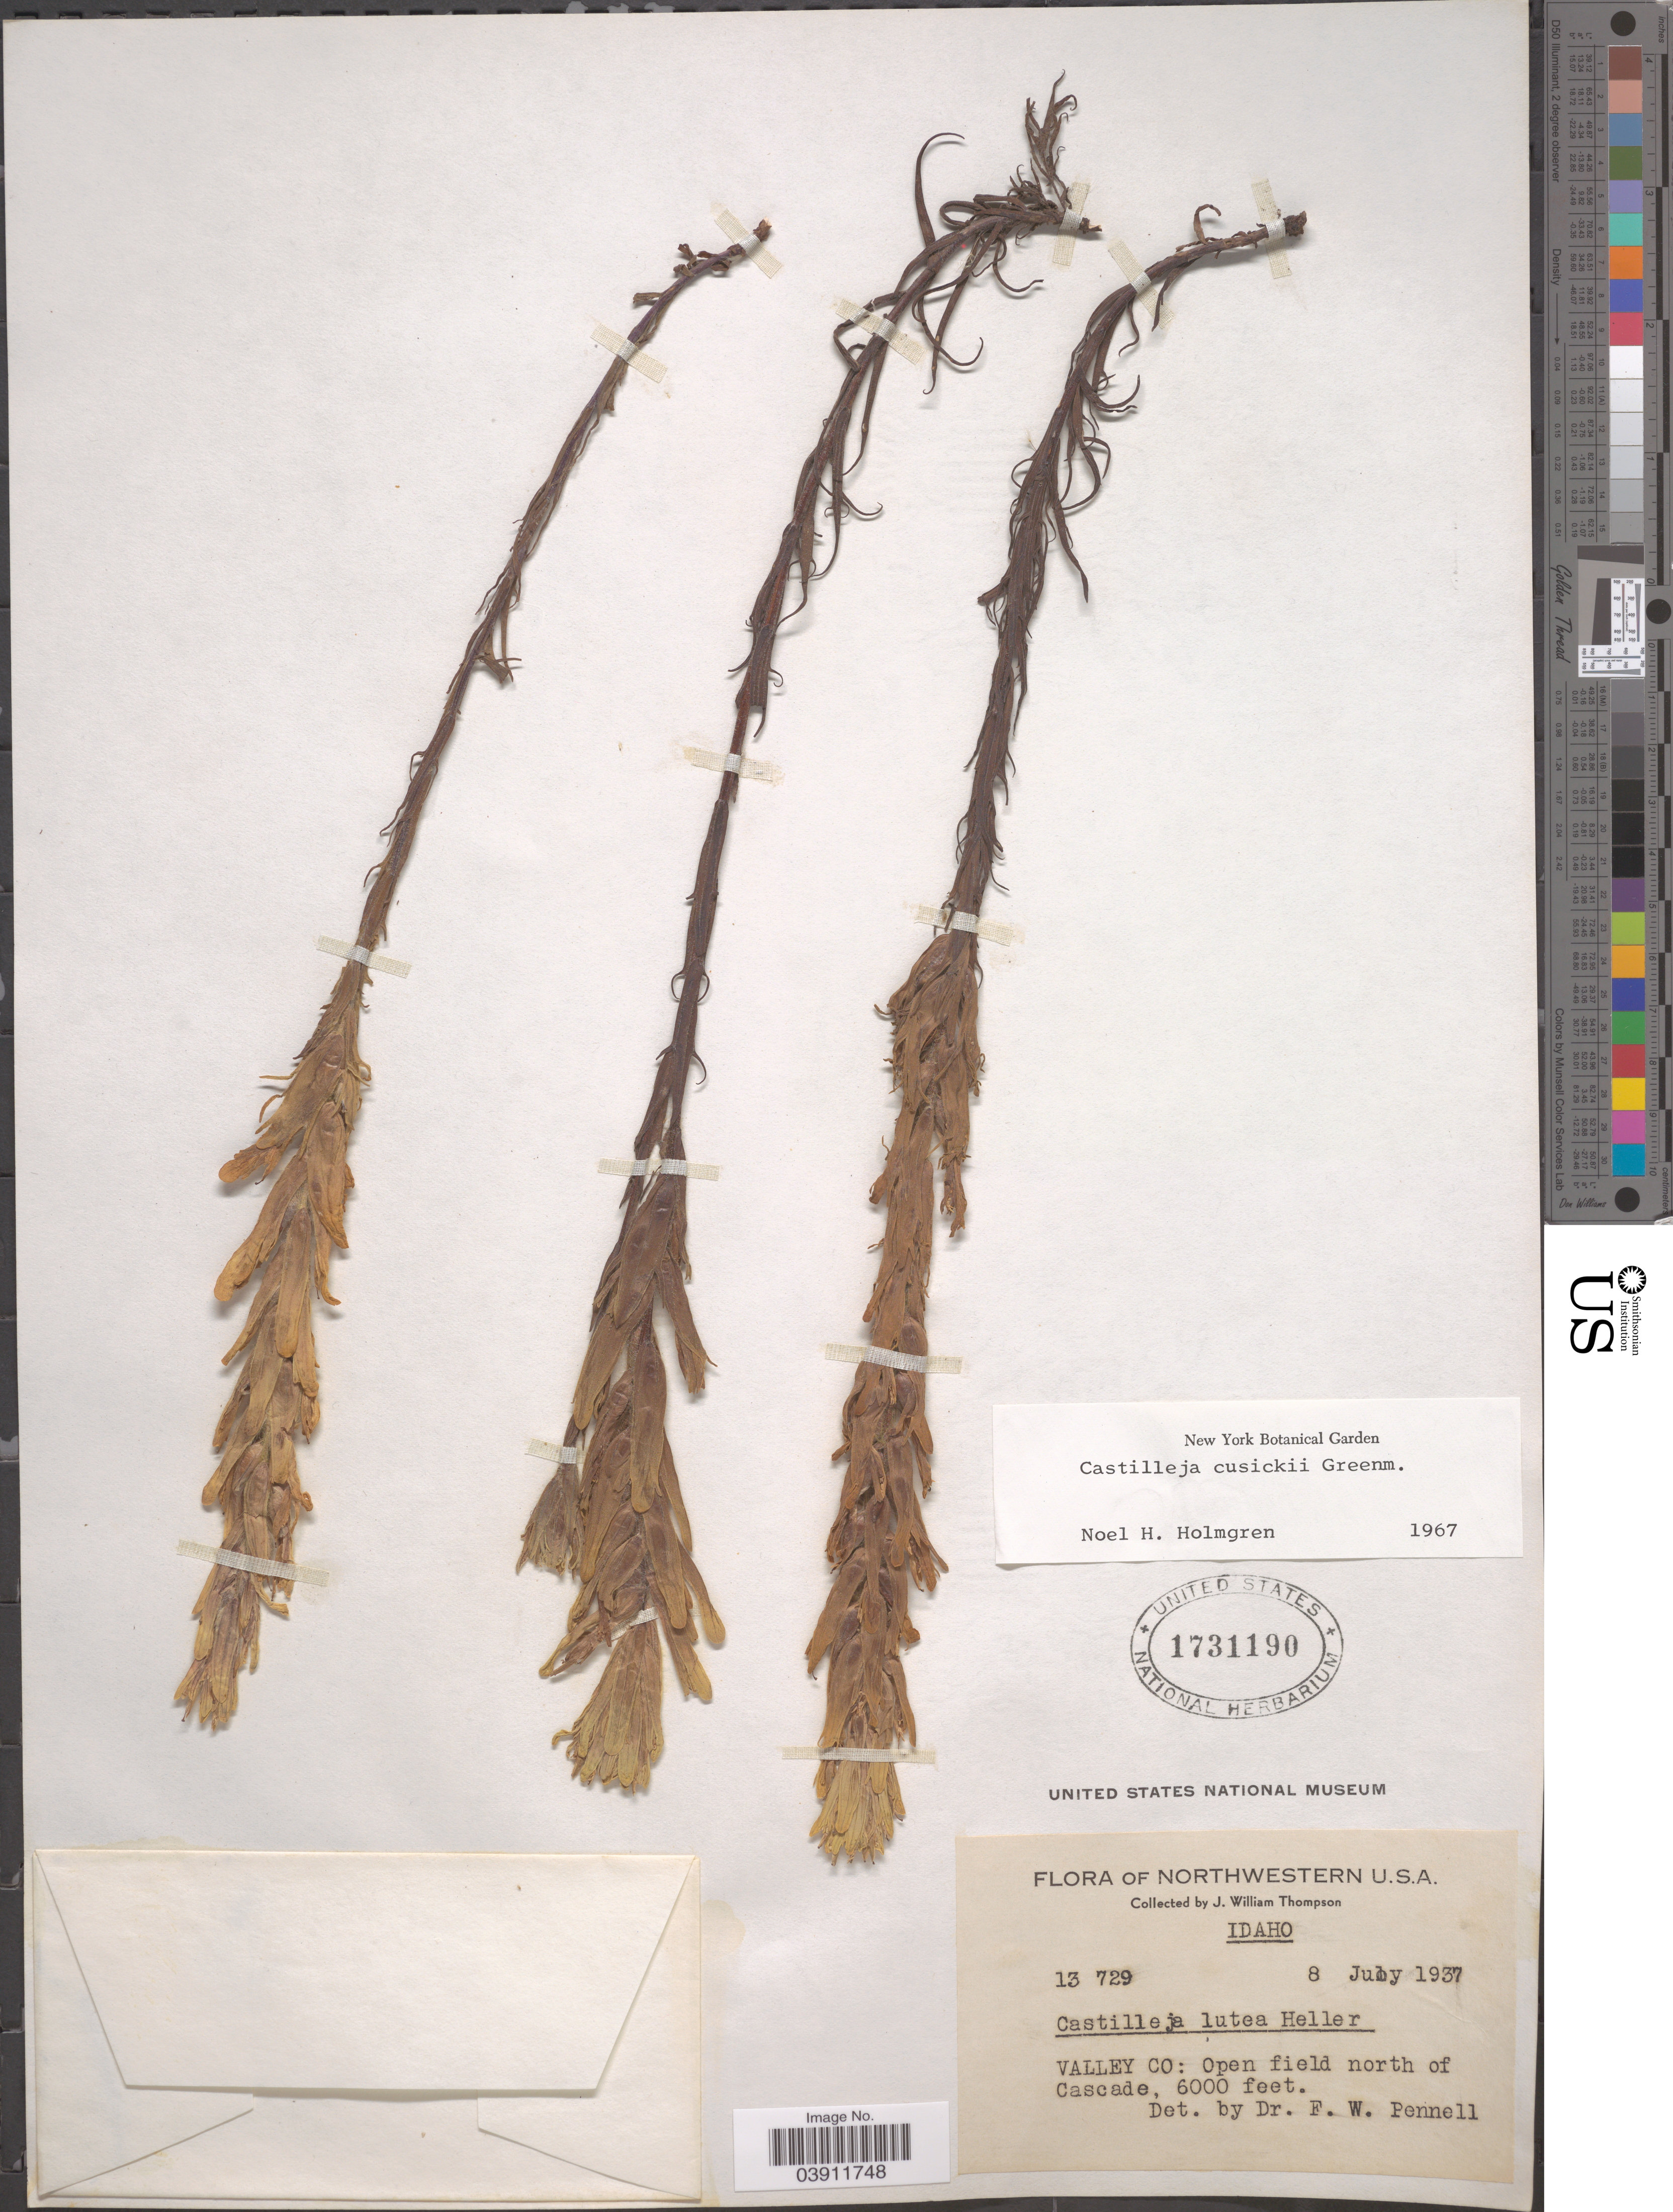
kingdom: Plantae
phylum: Tracheophyta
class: Magnoliopsida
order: Lamiales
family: Orobanchaceae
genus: Castilleja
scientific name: Castilleja cusickii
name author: Greenm.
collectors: J. W. Thompson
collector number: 13729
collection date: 1937-07-08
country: United States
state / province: Idaho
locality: Valley Co: north of Cascade.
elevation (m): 1829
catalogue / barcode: US 1731190